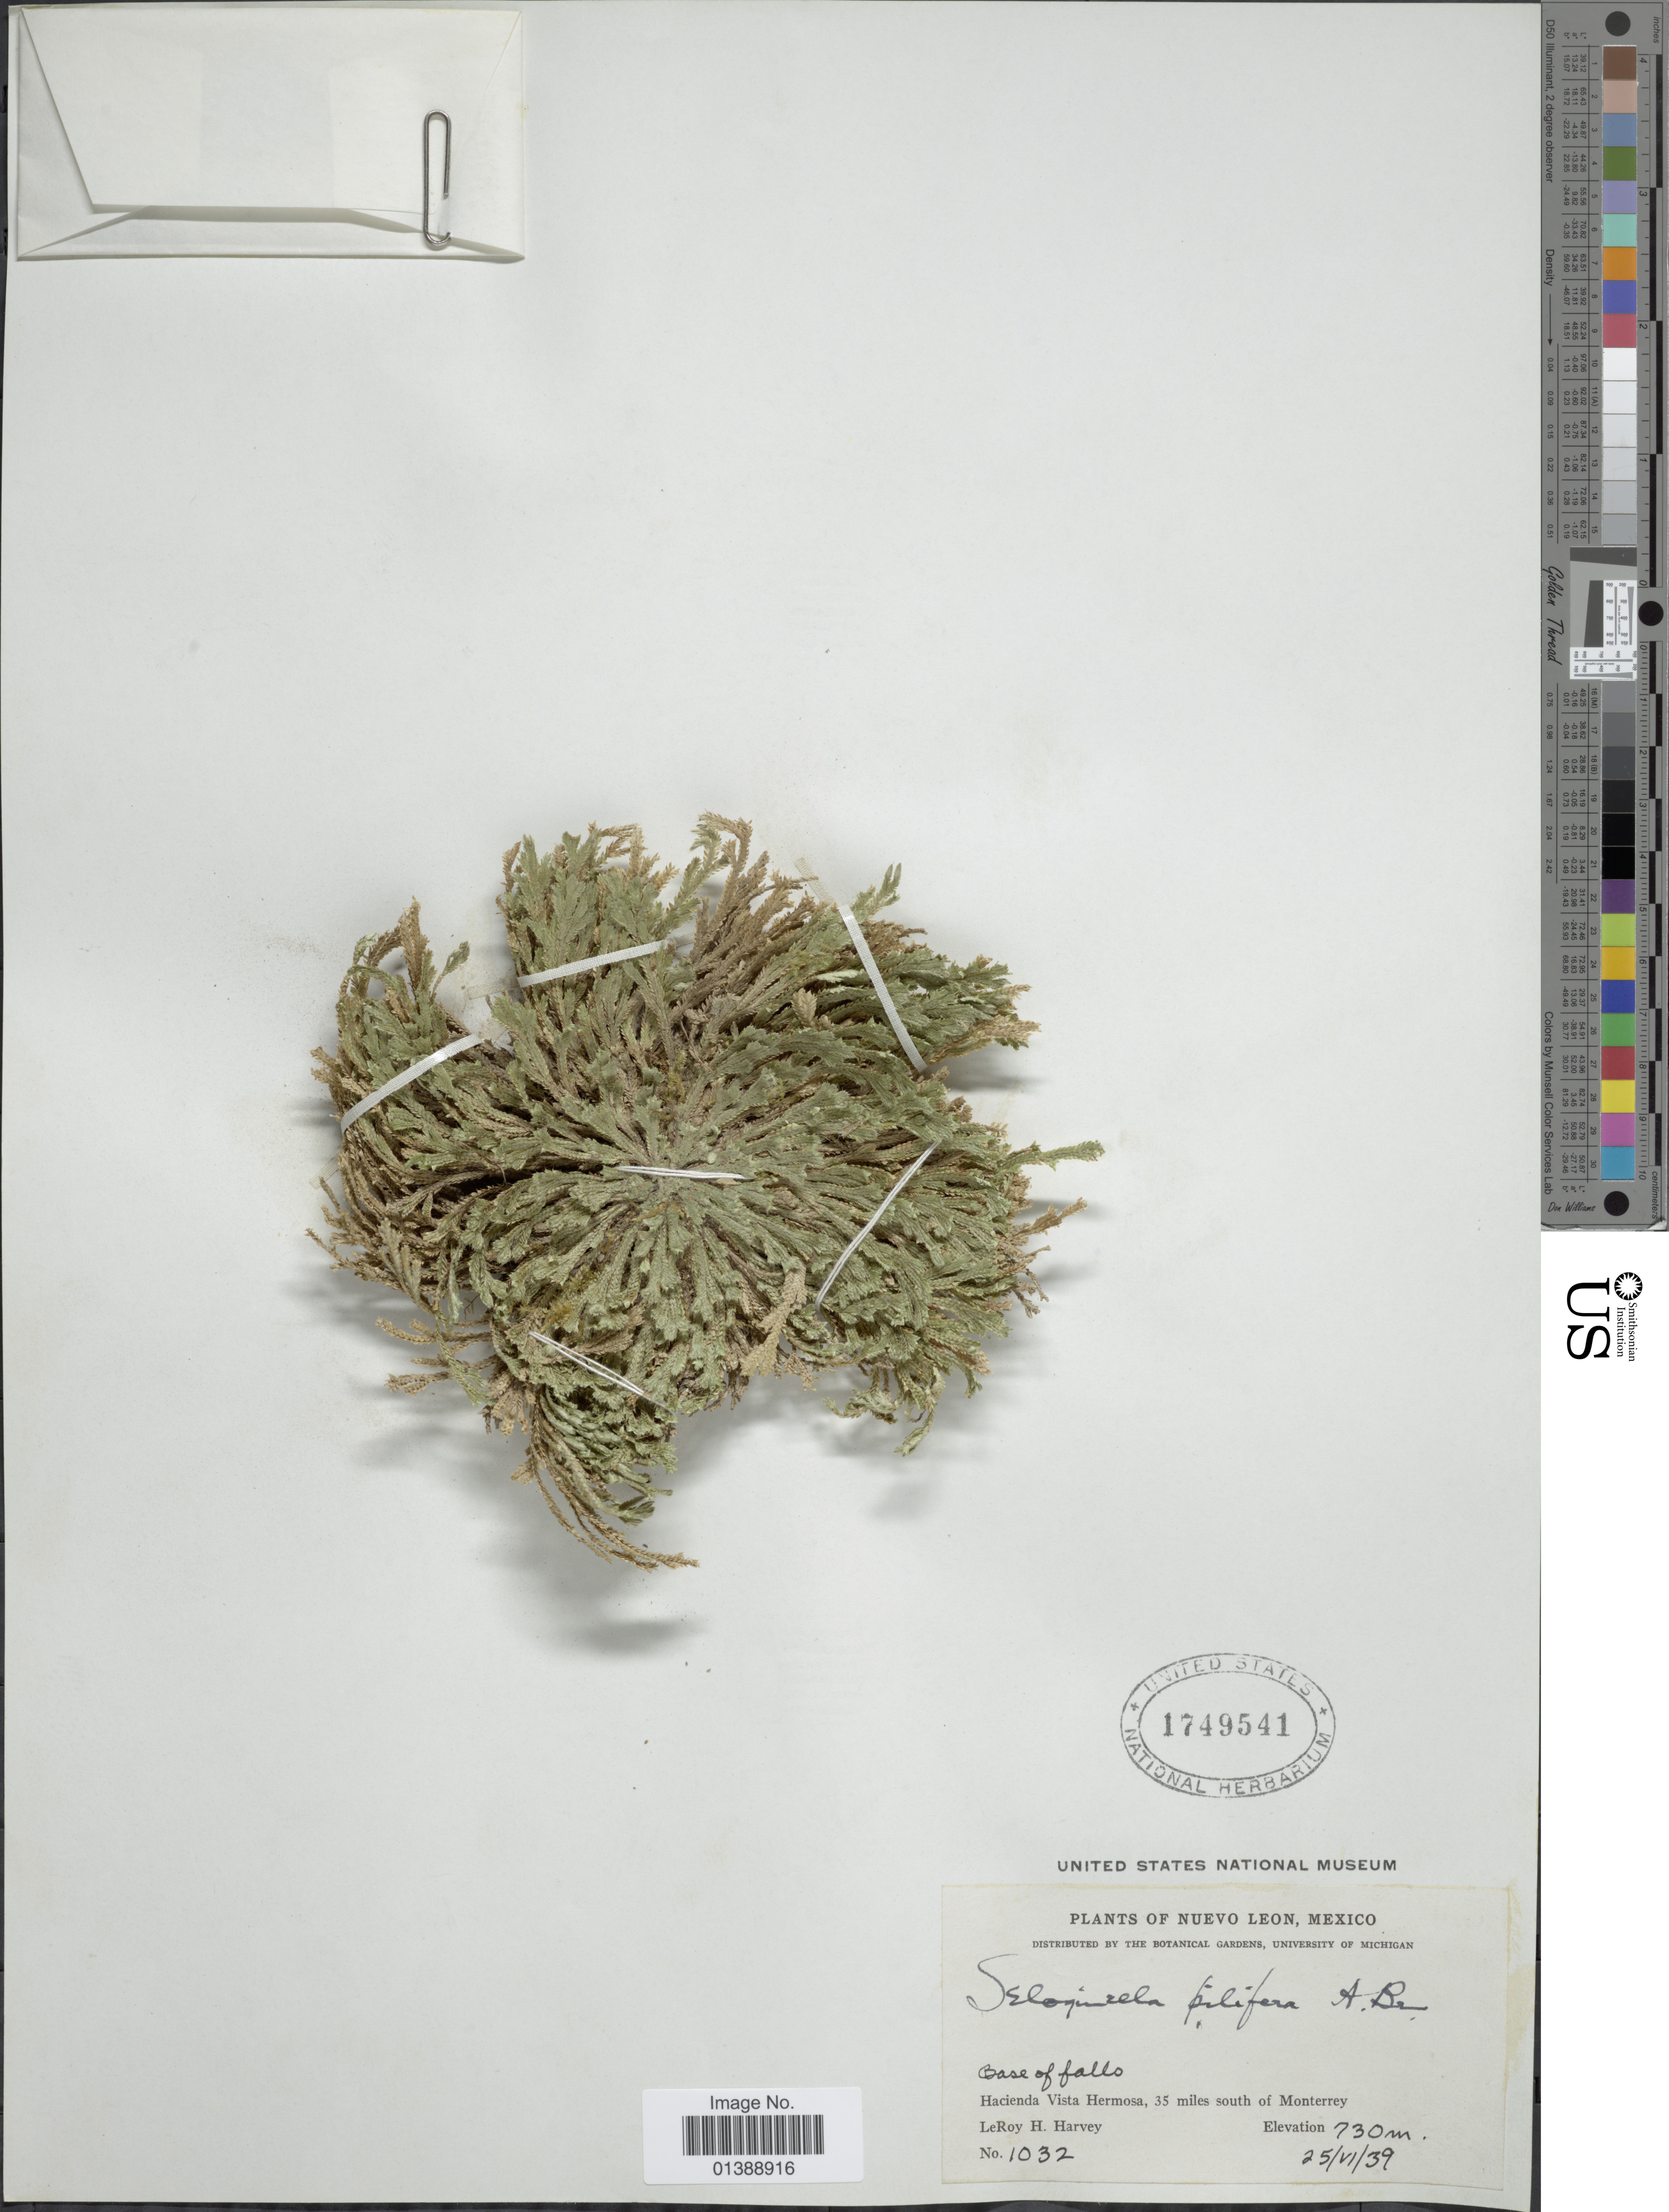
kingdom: Plantae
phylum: Tracheophyta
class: Lycopodiopsida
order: Selaginellales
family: Selaginellaceae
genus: Selaginella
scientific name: Selaginella pilifera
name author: A. Braun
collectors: L. H. Harvey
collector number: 1032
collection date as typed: Transcribed d/m/y: 25/6/39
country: Mexico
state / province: Nuevo León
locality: Base of falls, Hacienda Vista Hermosa, 35 miles of Monterrey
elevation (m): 730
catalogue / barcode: US 1749541